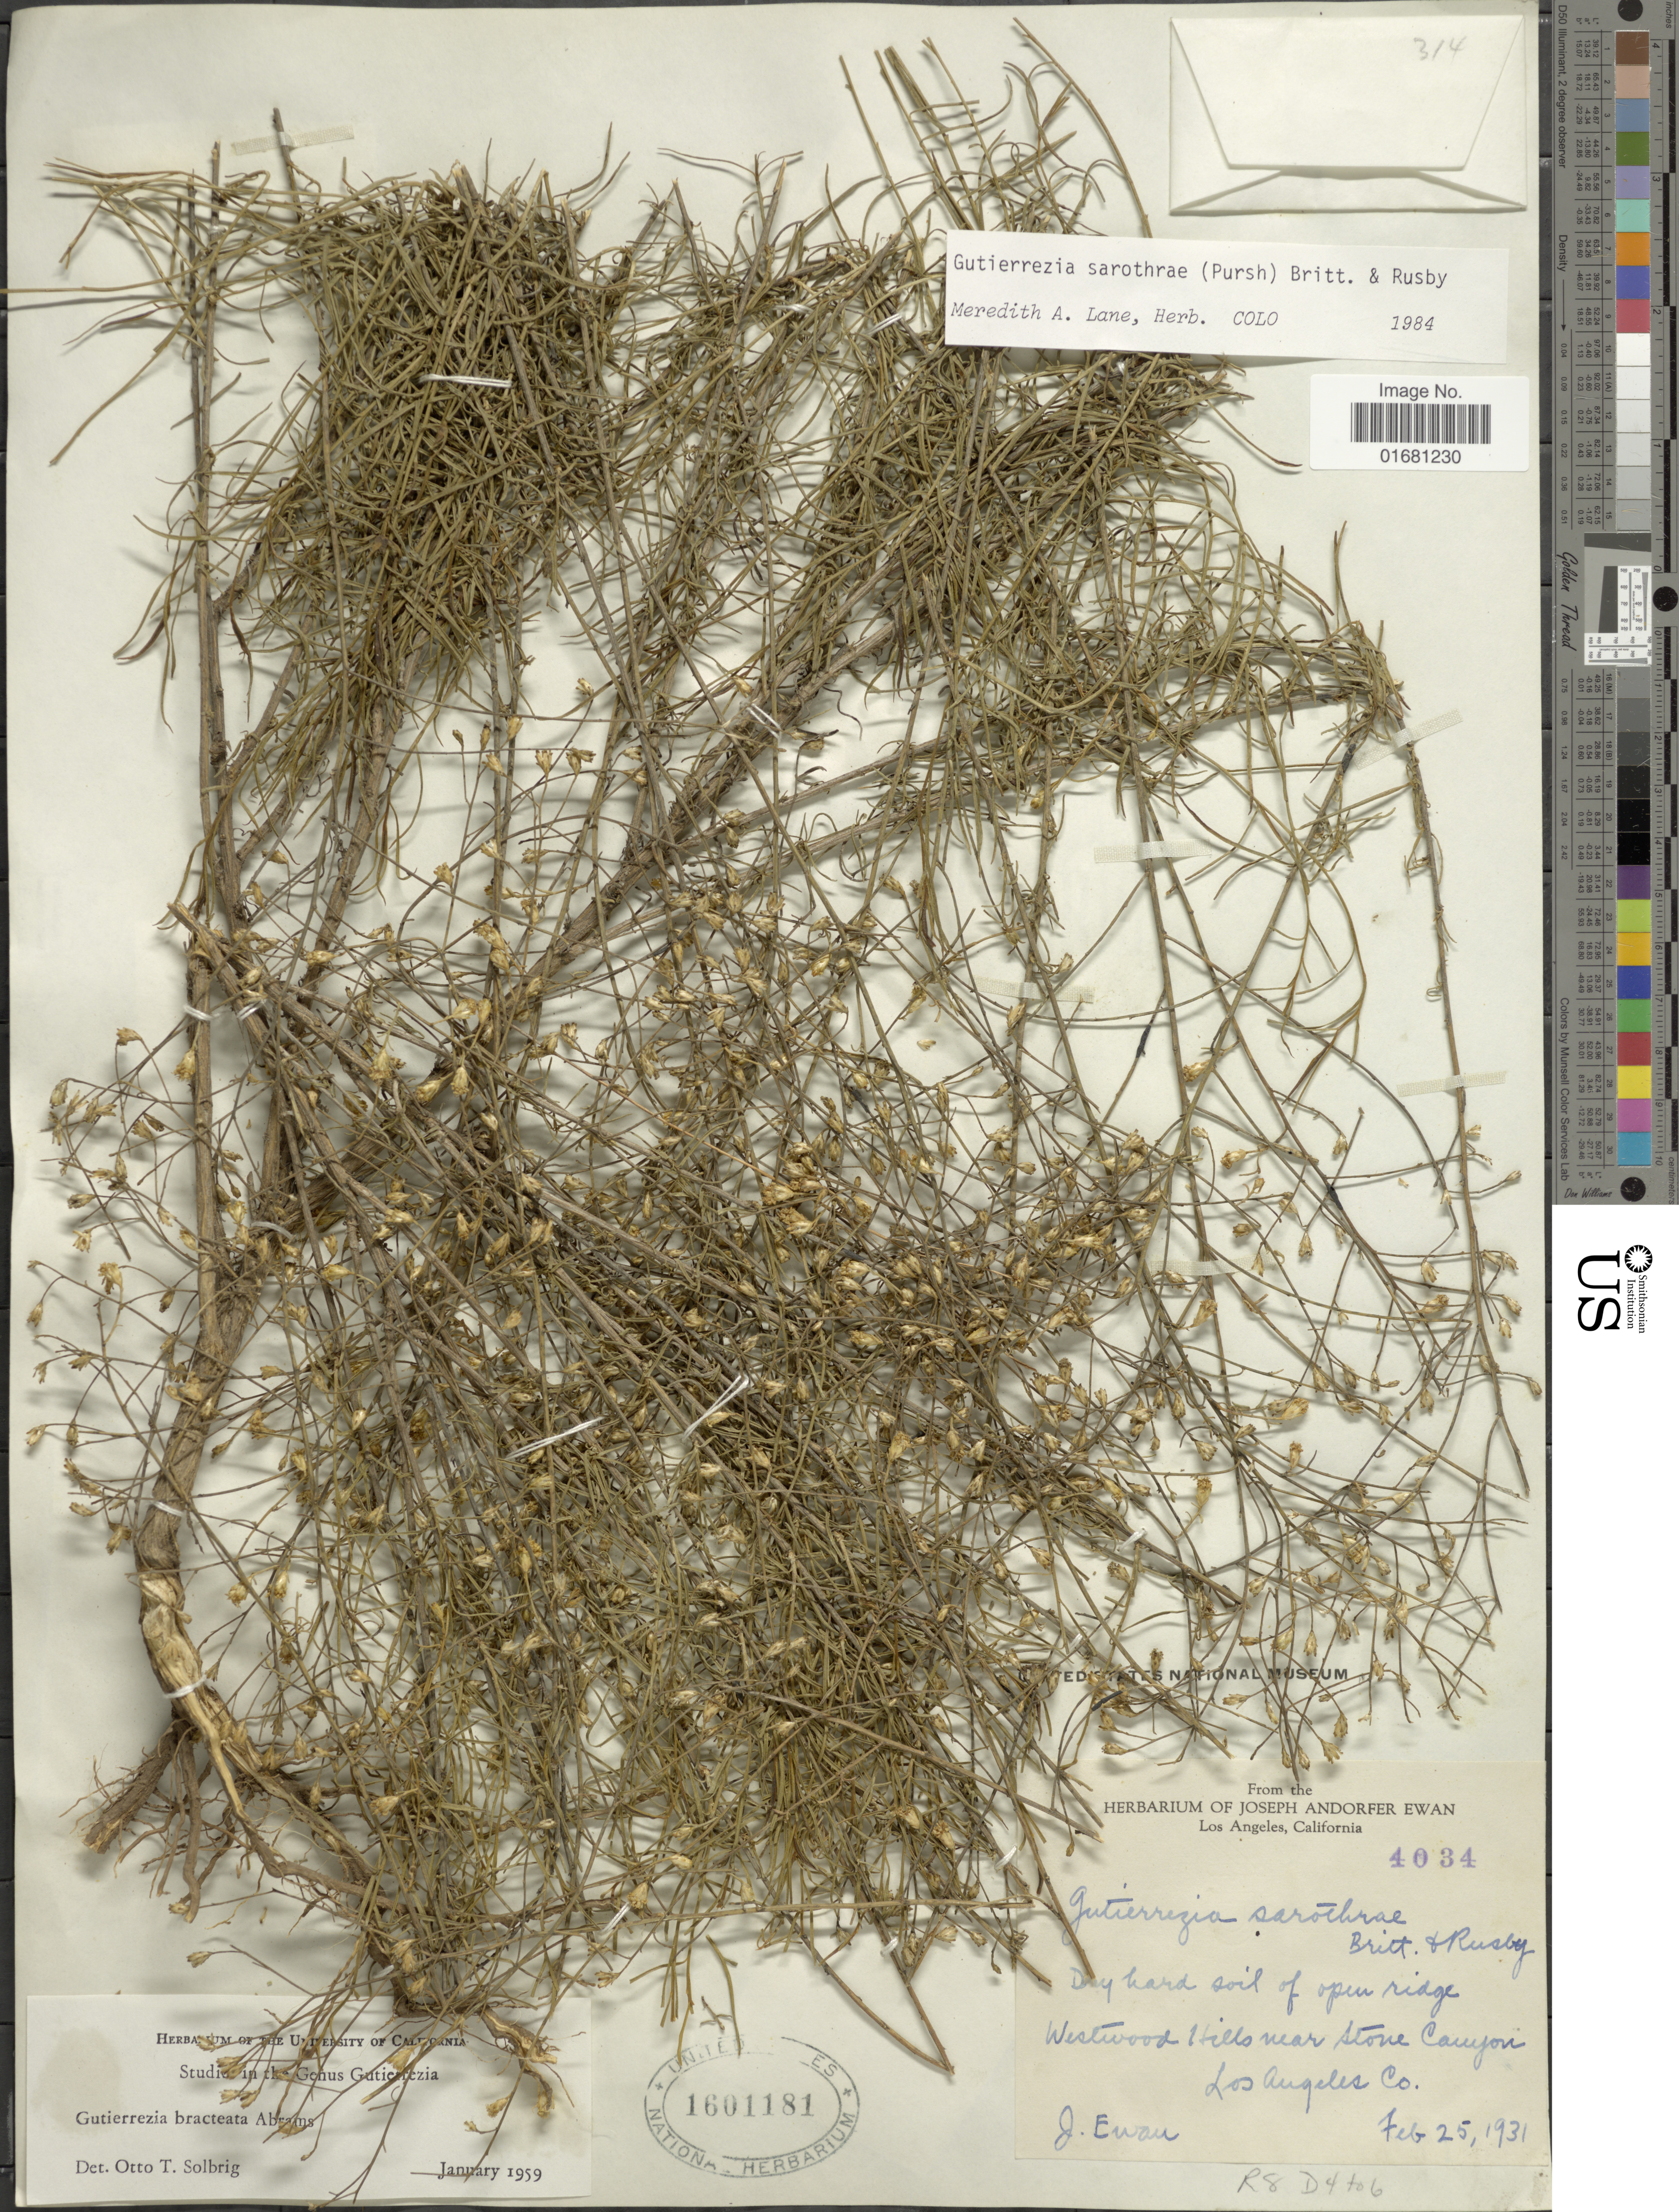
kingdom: Plantae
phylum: Tracheophyta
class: Magnoliopsida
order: Asterales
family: Asteraceae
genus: Gutierrezia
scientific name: Gutierrezia sarothrae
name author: (Pursh) Britton & Rusby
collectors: J. A. Ewan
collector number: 4034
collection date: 1931-02-25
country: United States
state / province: California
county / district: Los Angeles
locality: Los Angeles, Westwood Hills near Stone Canyon, Los Angeles Co.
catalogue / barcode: US 1601181